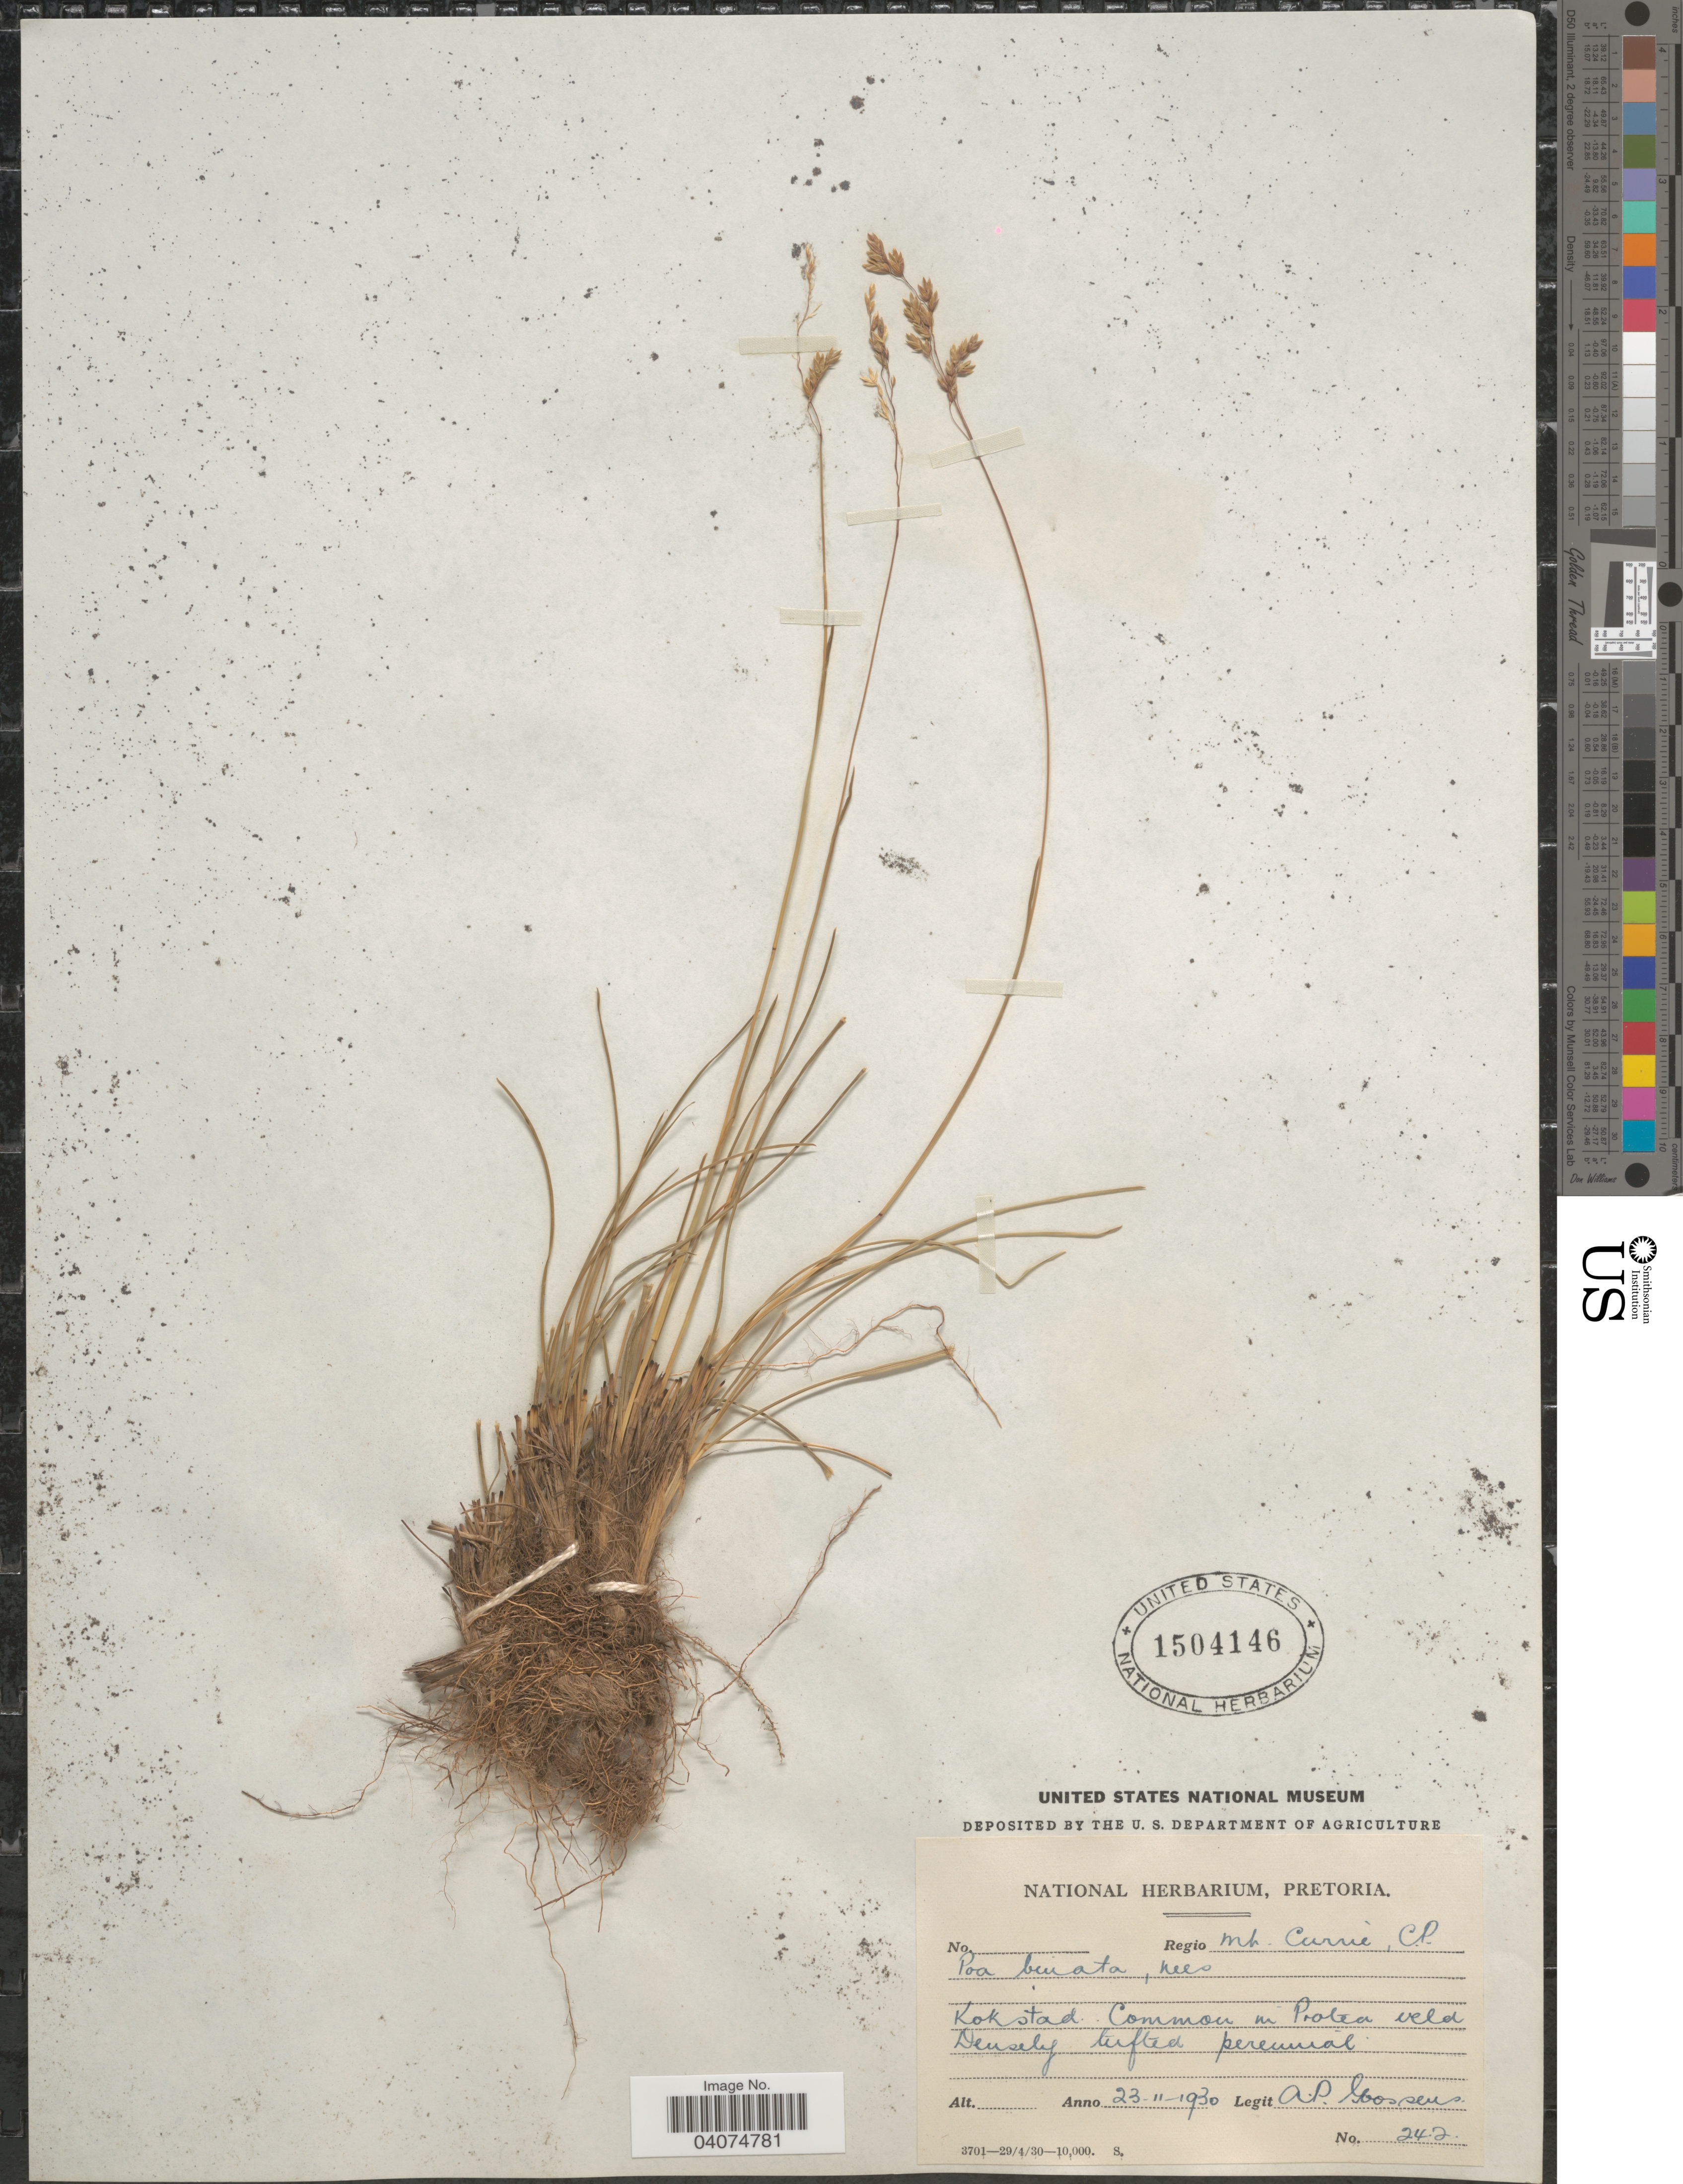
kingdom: Plantae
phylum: Tracheophyta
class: Liliopsida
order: Poales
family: Poaceae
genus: Poa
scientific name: Poa binata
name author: Nees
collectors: A. P. G. Goossens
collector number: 242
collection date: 1930-11-23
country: South Africa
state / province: KwaZulu-Natal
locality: Regio Mt. Currie. Kokstad.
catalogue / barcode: US 1504146